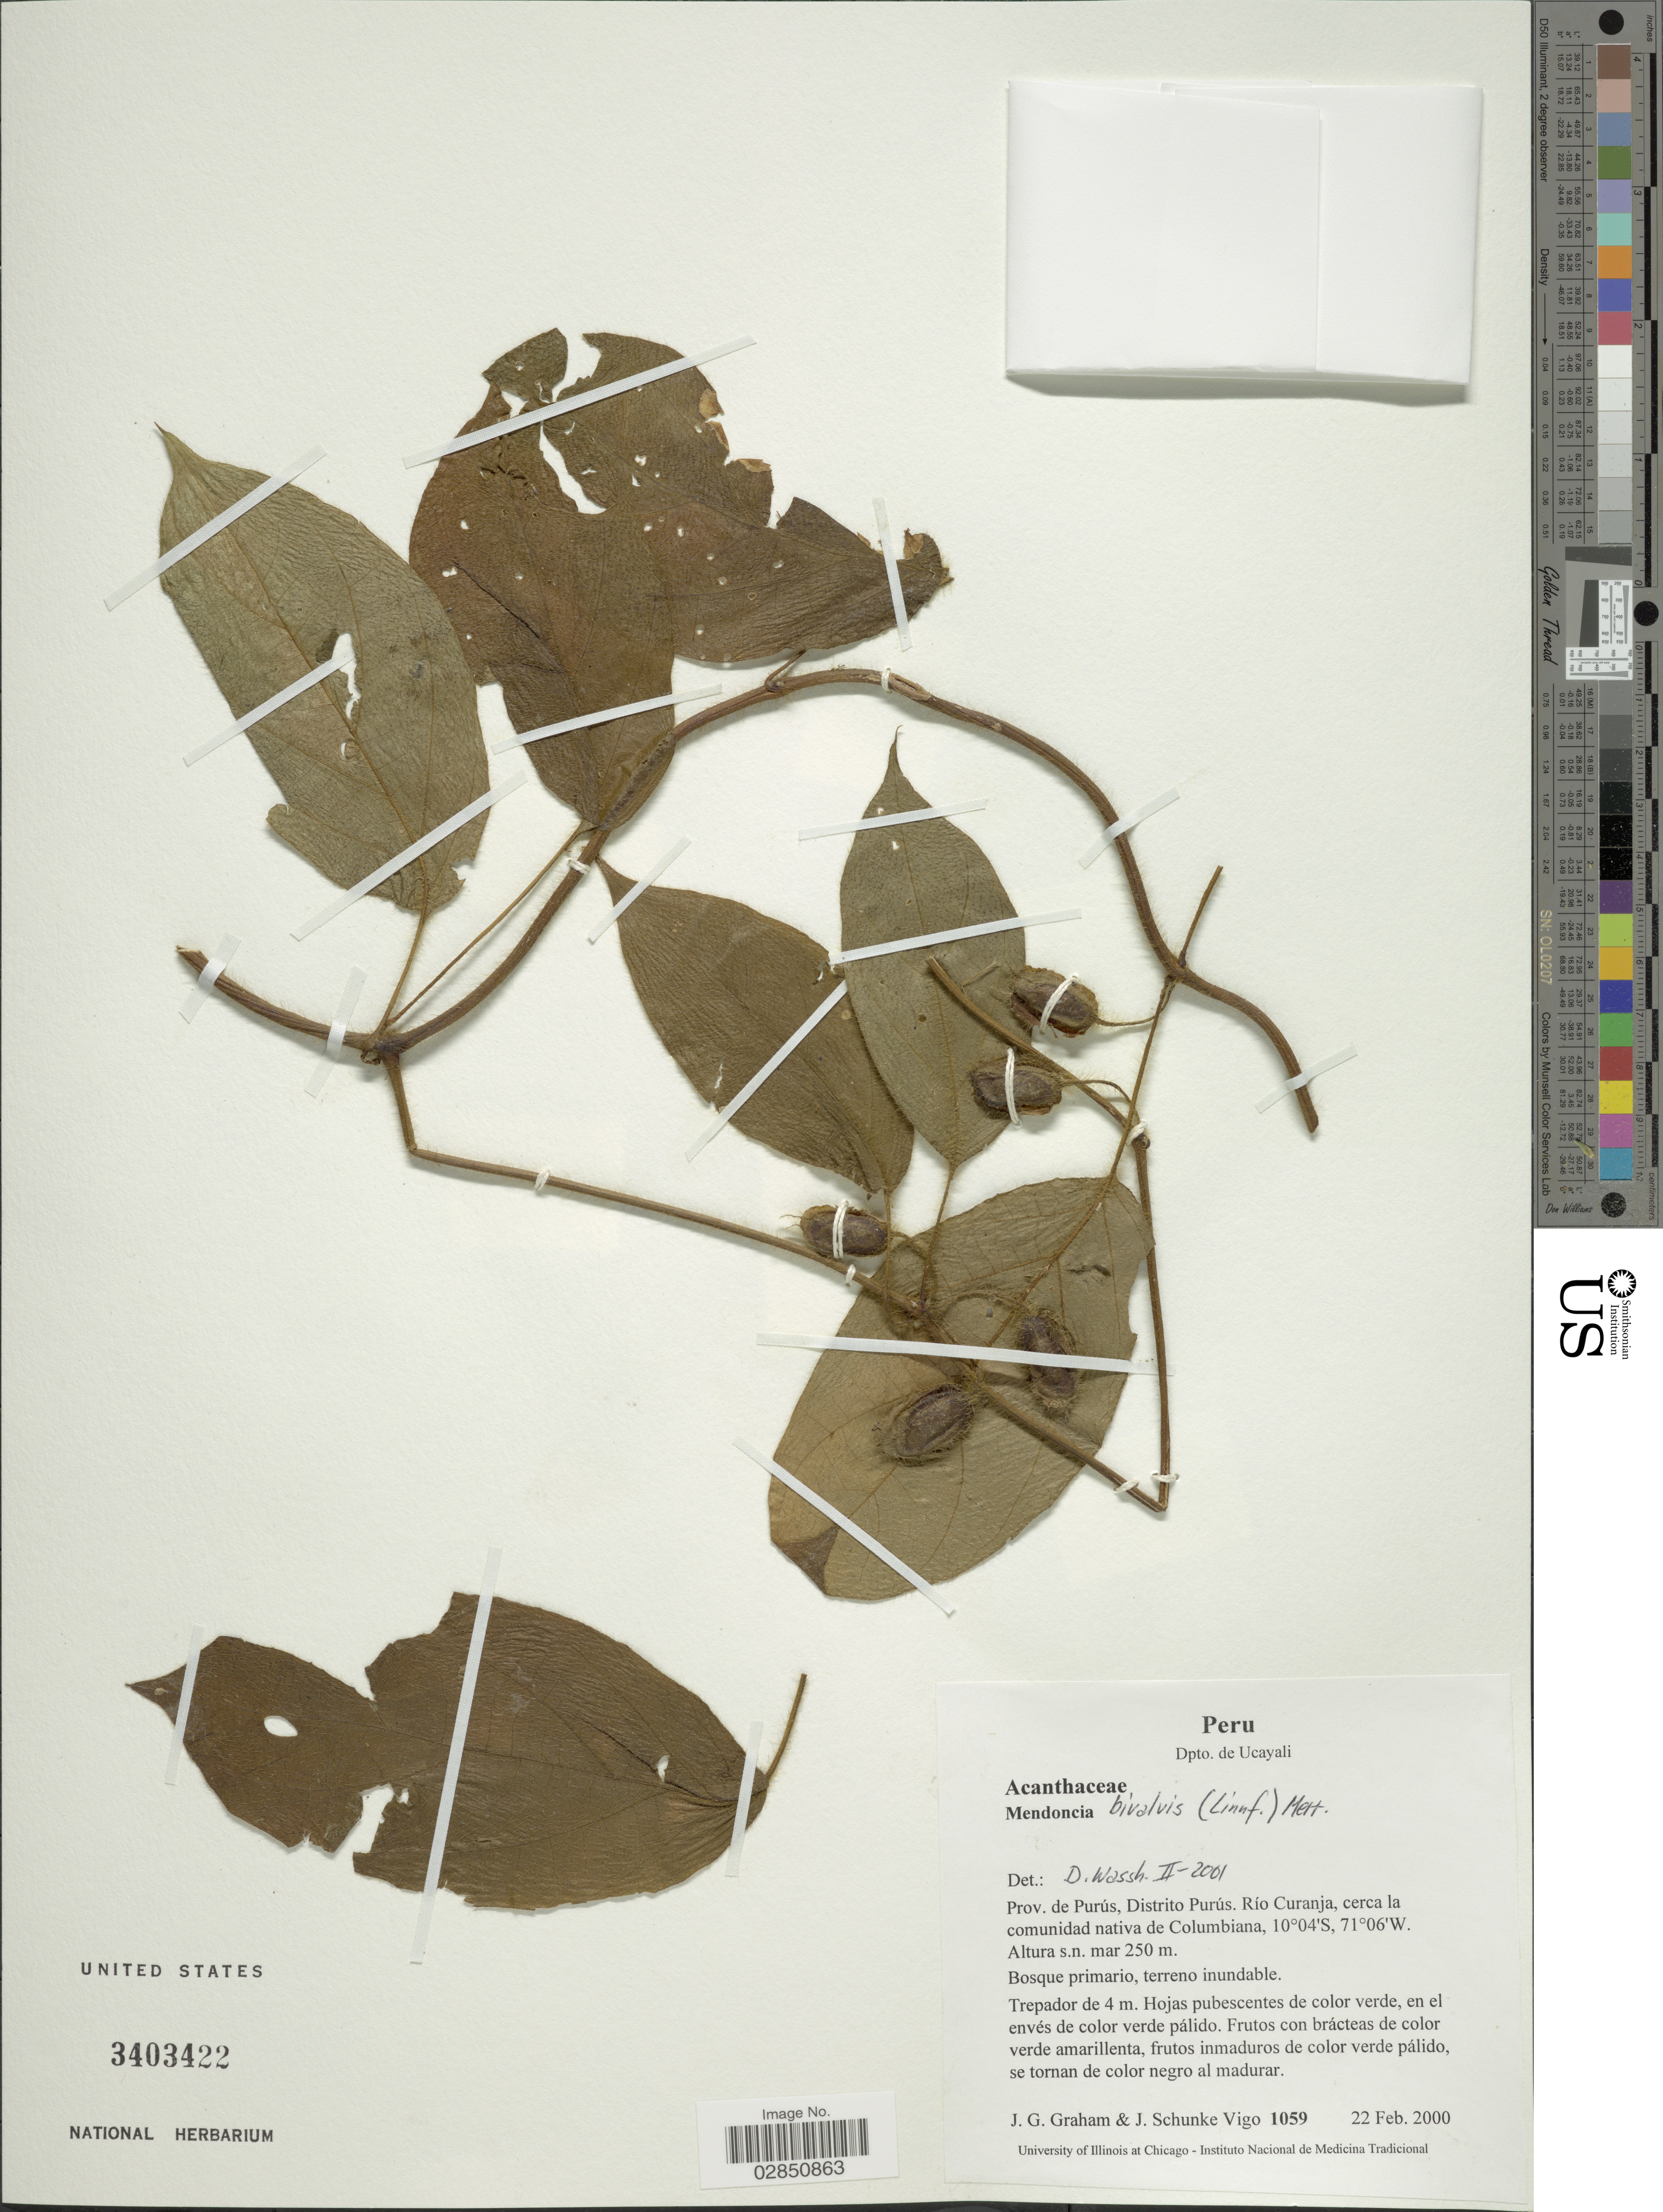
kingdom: Plantae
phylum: Tracheophyta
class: Magnoliopsida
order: Lamiales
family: Acanthaceae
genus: Mendoncia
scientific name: Mendoncia bivalvis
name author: (L. f.) Merr.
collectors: J. Graham & J. Schunke Vigo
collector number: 1059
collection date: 2000-02-22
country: Peru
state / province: Ucayali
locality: Dpto. de Ucayali. Prov. de Purús, Distrito Purús. Río Curanja, cerca la comunidad nativa de Columbiana.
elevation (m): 250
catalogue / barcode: US 3403422